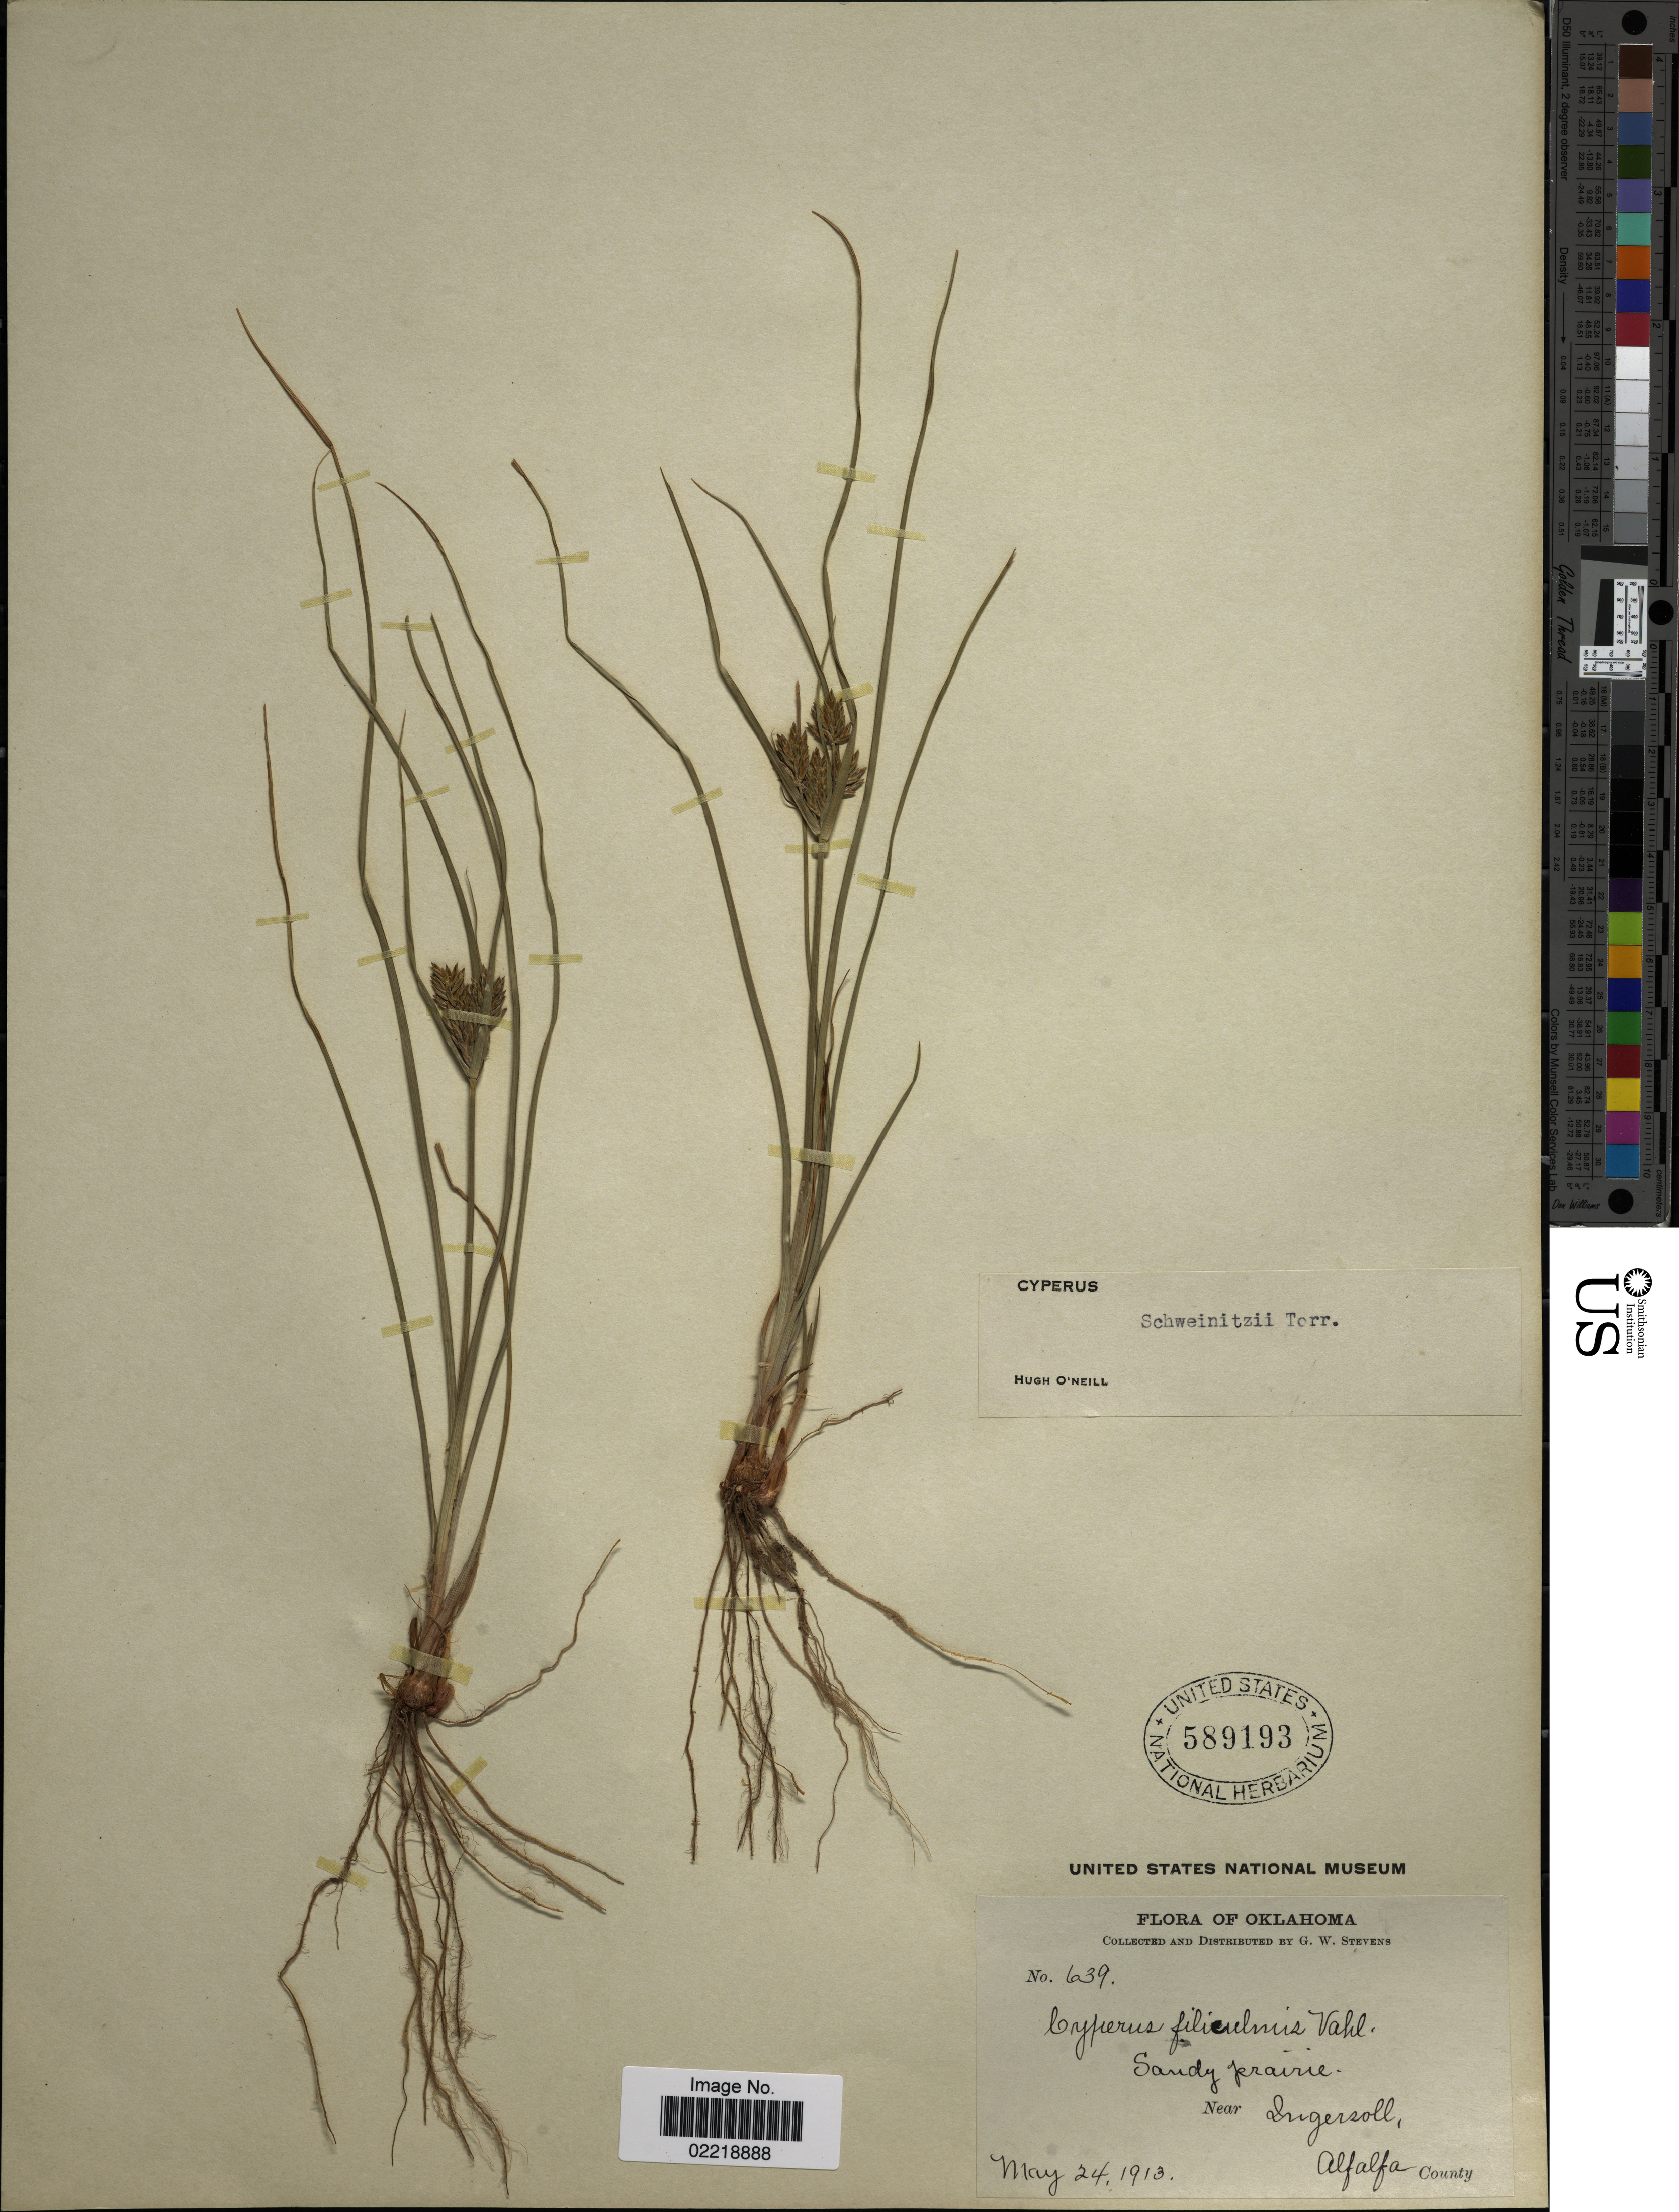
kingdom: Plantae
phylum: Tracheophyta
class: Liliopsida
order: Poales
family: Cyperaceae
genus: Cyperus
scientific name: Cyperus schweinitzii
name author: Torr.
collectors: G. W. Stevens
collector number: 639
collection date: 1913-05-24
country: United States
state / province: Oklahoma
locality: Sandy prairie, Near Zugersoll, Alfalfa County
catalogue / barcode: US 589193